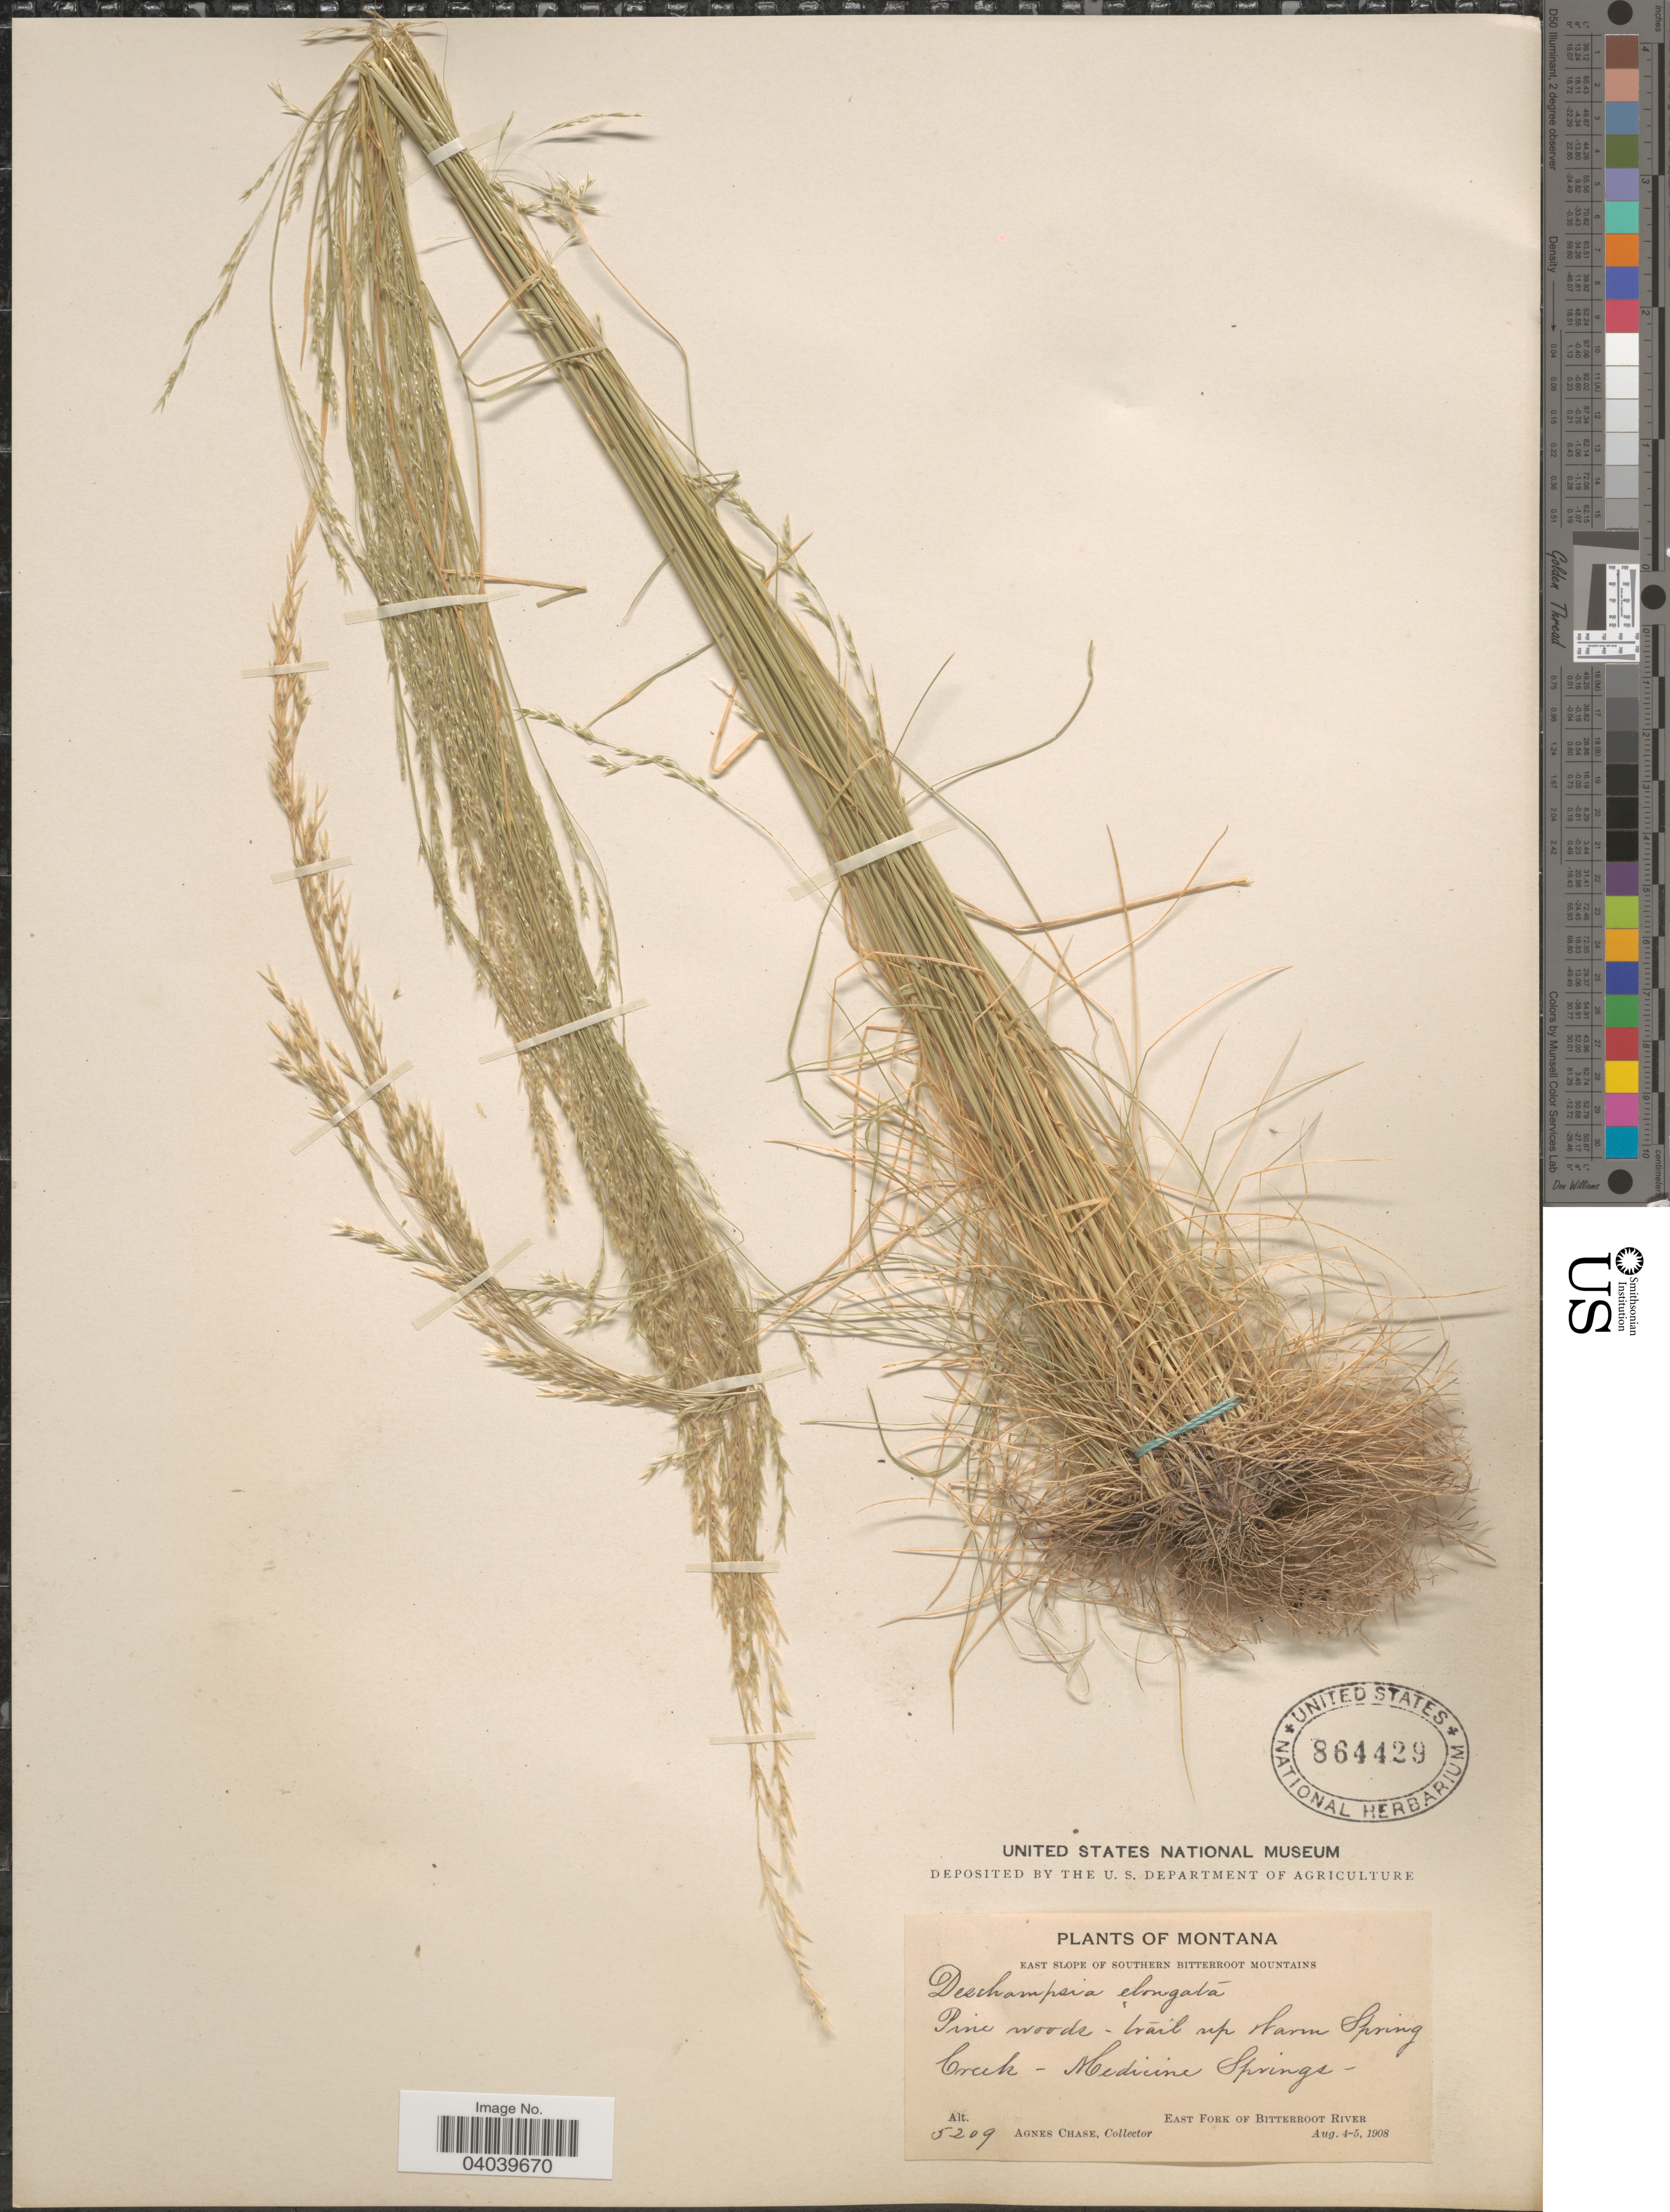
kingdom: Plantae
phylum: Tracheophyta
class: Liliopsida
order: Poales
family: Poaceae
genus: Deschampsia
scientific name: Deschampsia elongata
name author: (Hook.) Munro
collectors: A. Chase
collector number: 5209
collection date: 1908-08-04/1908-08-05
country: United States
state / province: Montana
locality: East slope of southern Bitterroot Mountains. Pine woods- trail up Warm Spring Creek- Medicine Springs- East Fork of Bitterroot River.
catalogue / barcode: US 864429